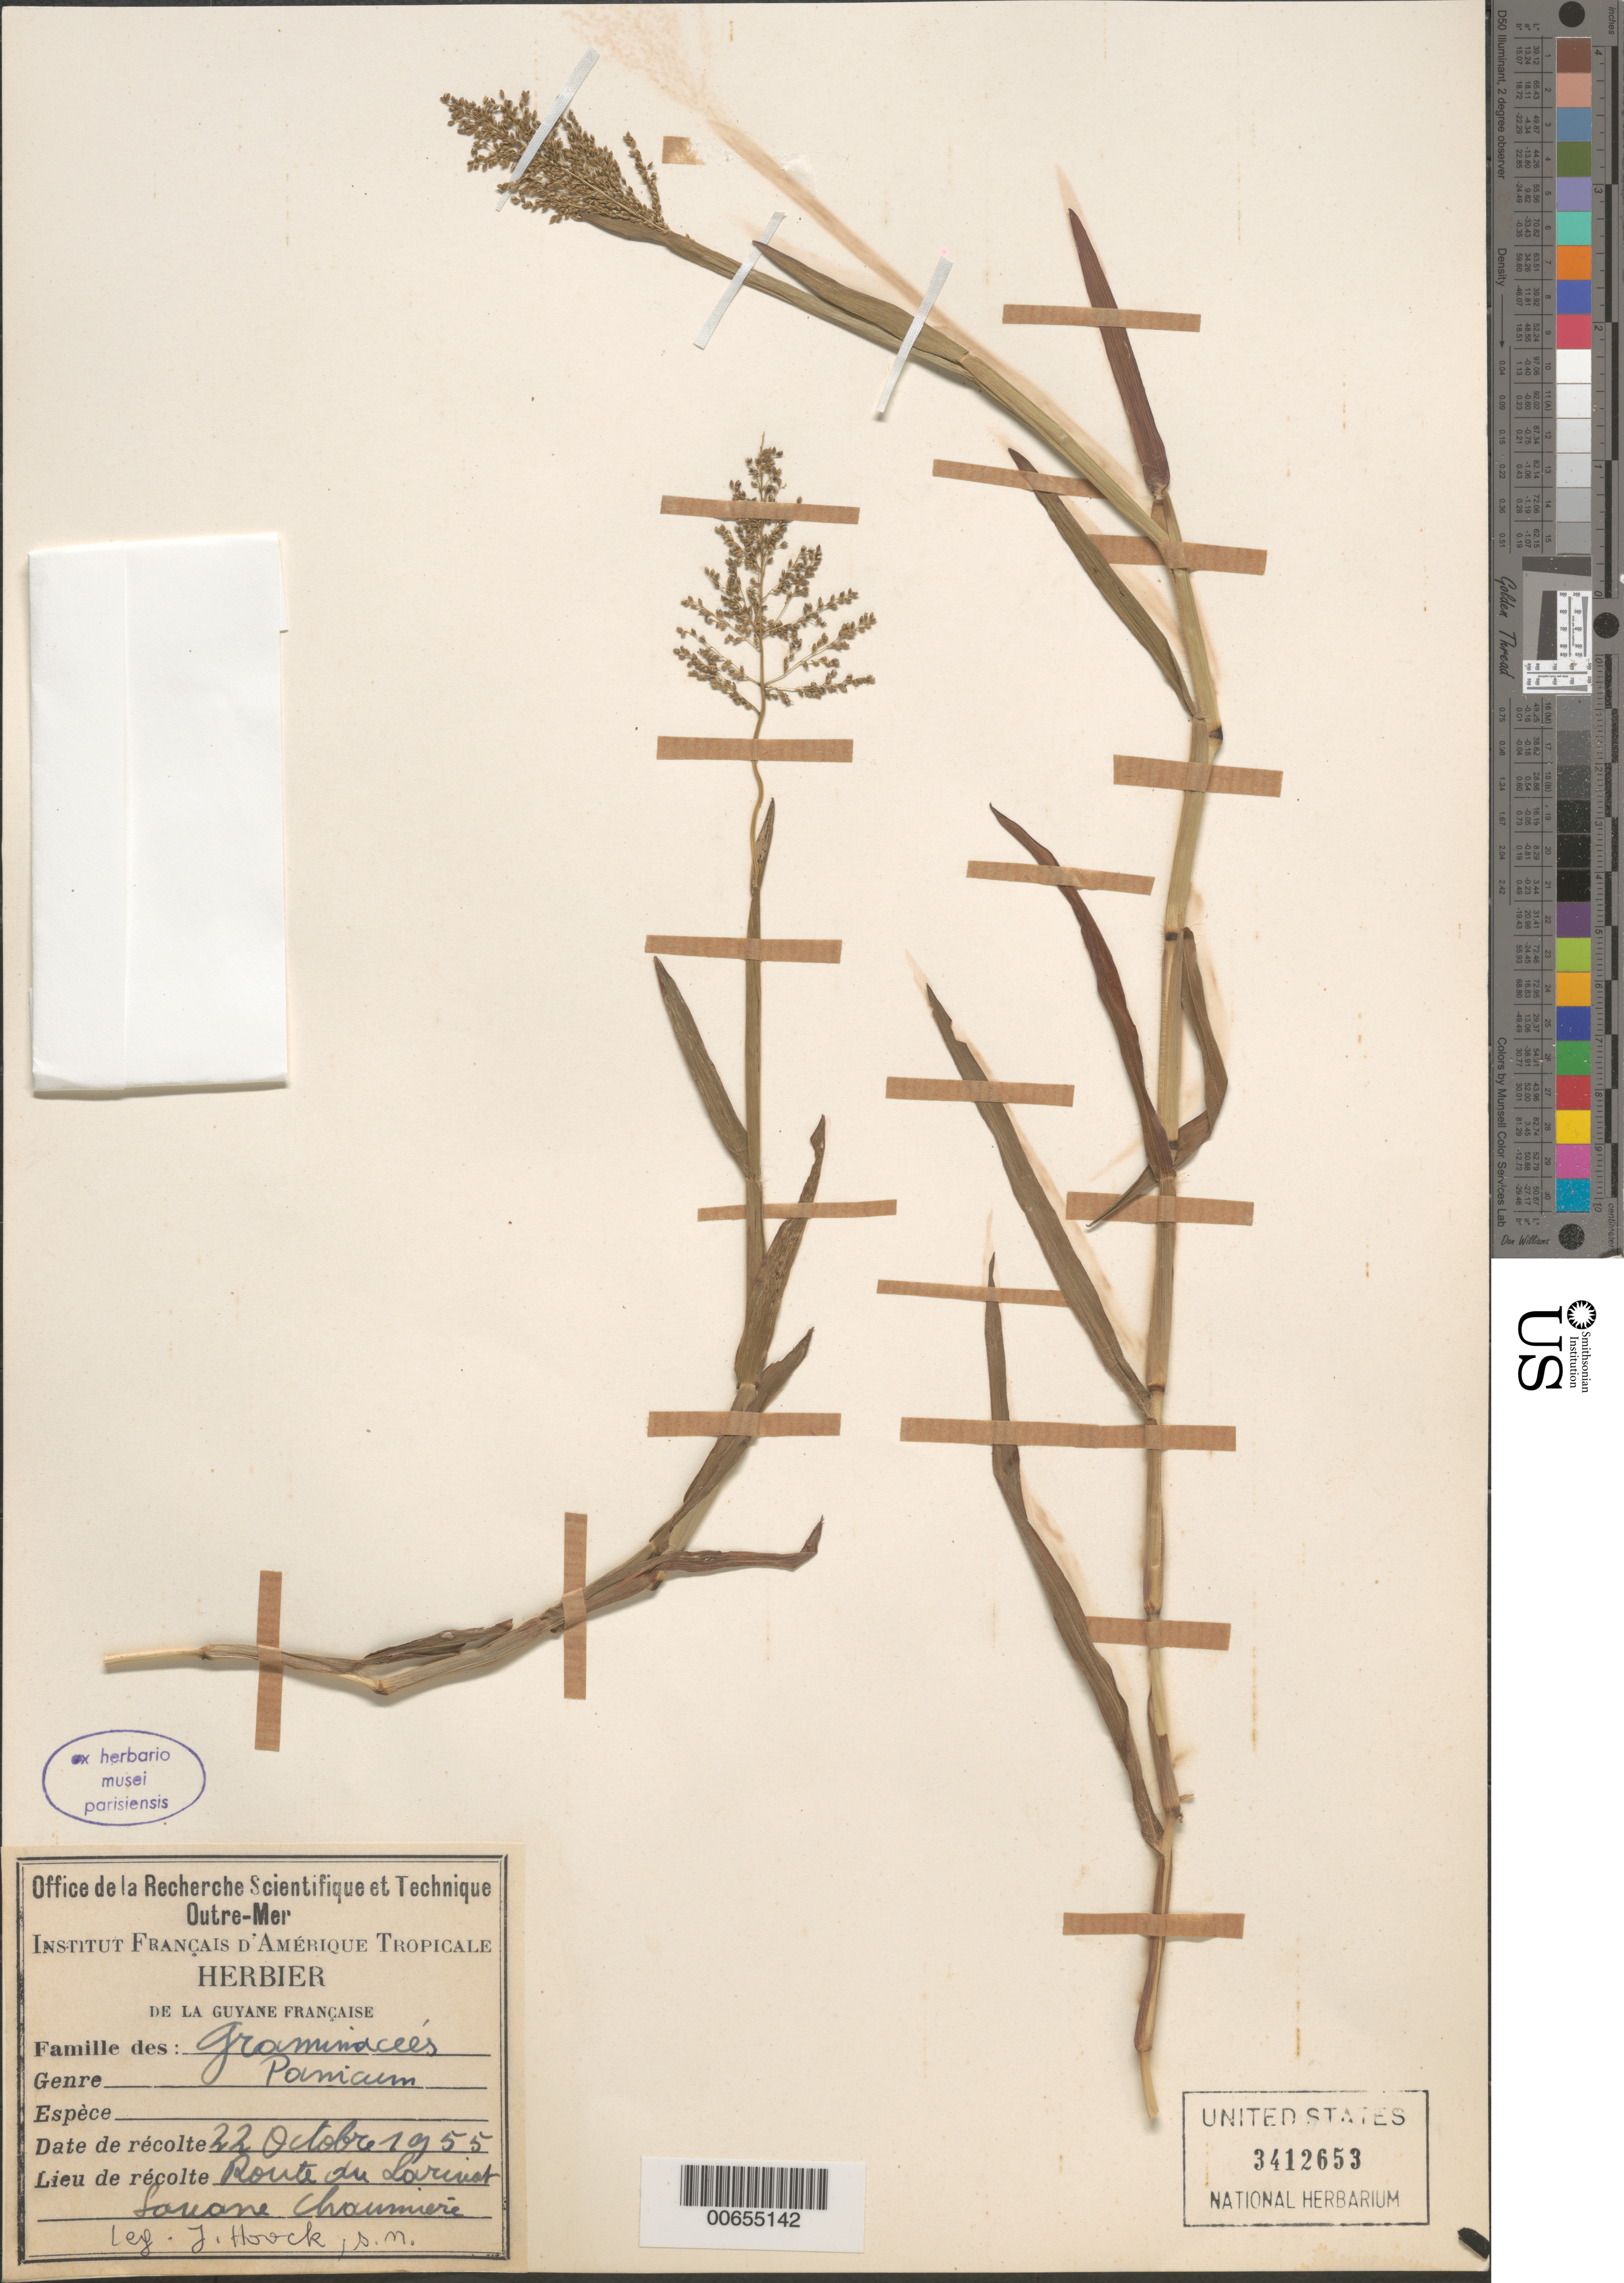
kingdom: Plantae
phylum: Tracheophyta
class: Liliopsida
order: Poales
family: Poaceae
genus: Panicum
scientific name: Panicum sp.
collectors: J. Hoock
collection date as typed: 22-Oct-55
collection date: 1955-10-22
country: French Guiana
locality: Route de Larivot, Savane Chaumieré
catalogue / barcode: US 3412653